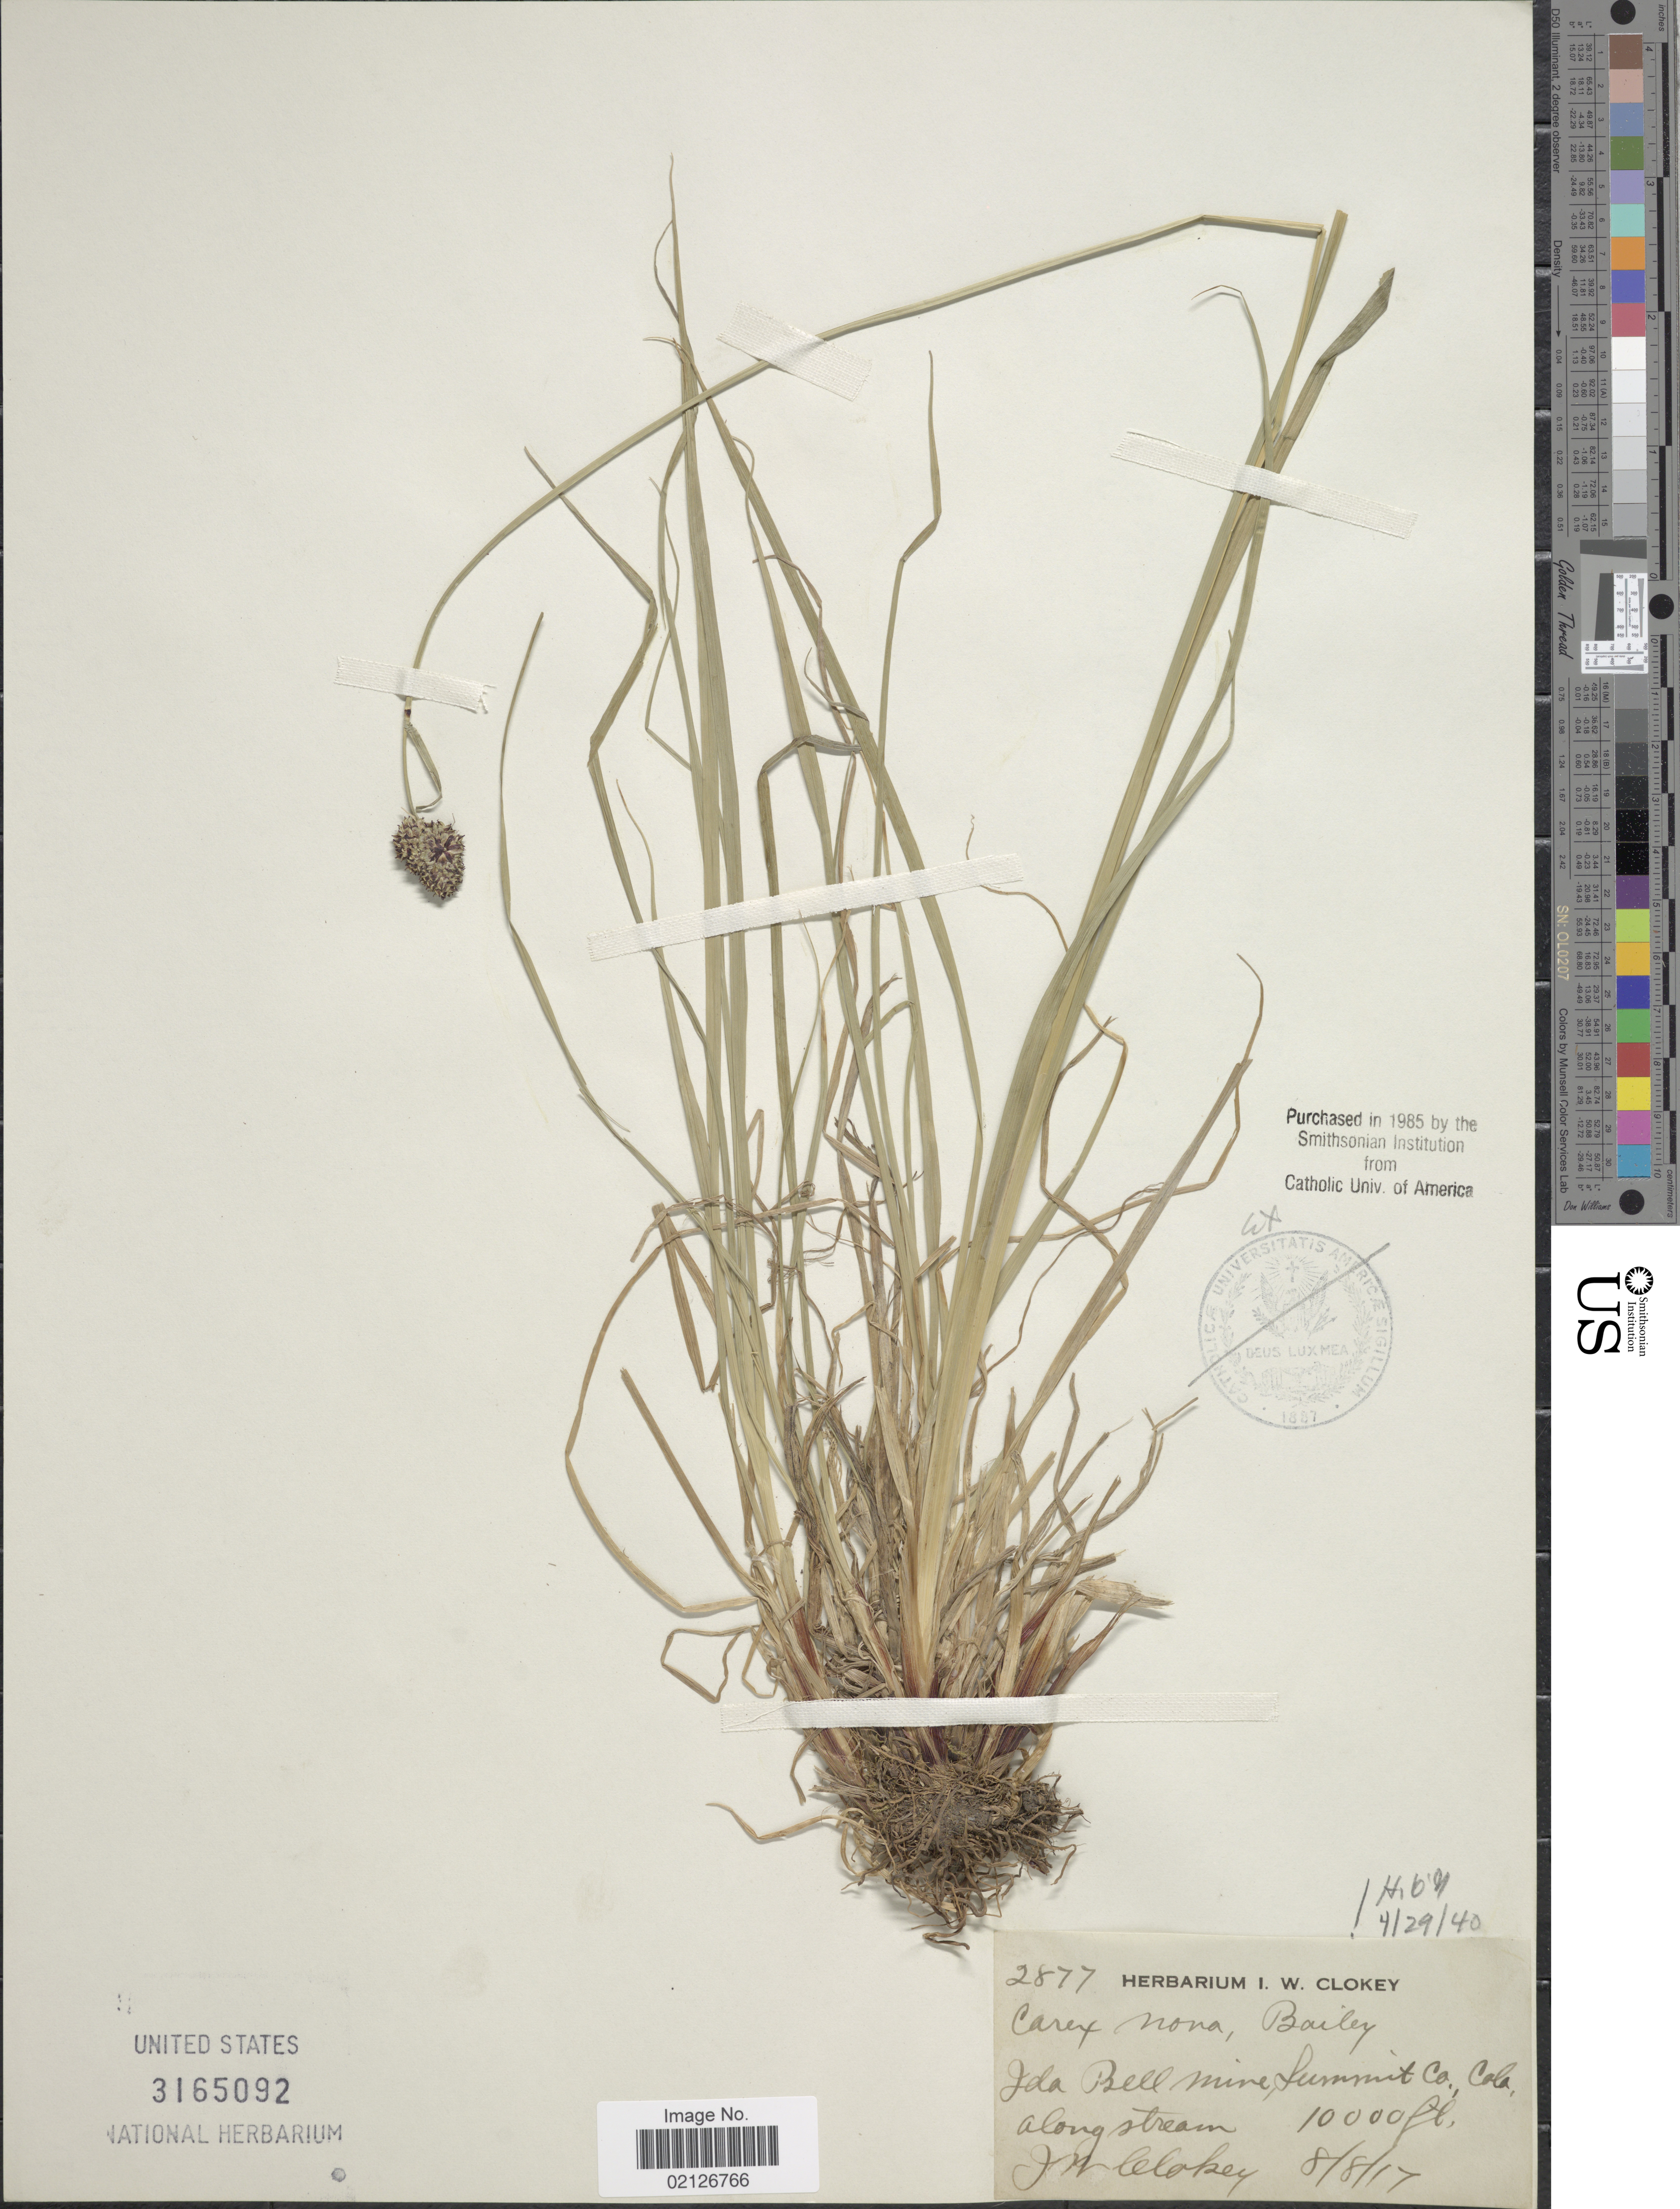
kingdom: Plantae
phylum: Tracheophyta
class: Liliopsida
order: Poales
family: Cyperaceae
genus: Carex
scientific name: Carex nova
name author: L.H. Bailey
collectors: I. W. Clokey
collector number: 2877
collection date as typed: Transcribed d/m/y: 8/8/17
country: United States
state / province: Colorado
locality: Ida Bell mine, Summit Co., along stream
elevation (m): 3048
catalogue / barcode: US 3165092